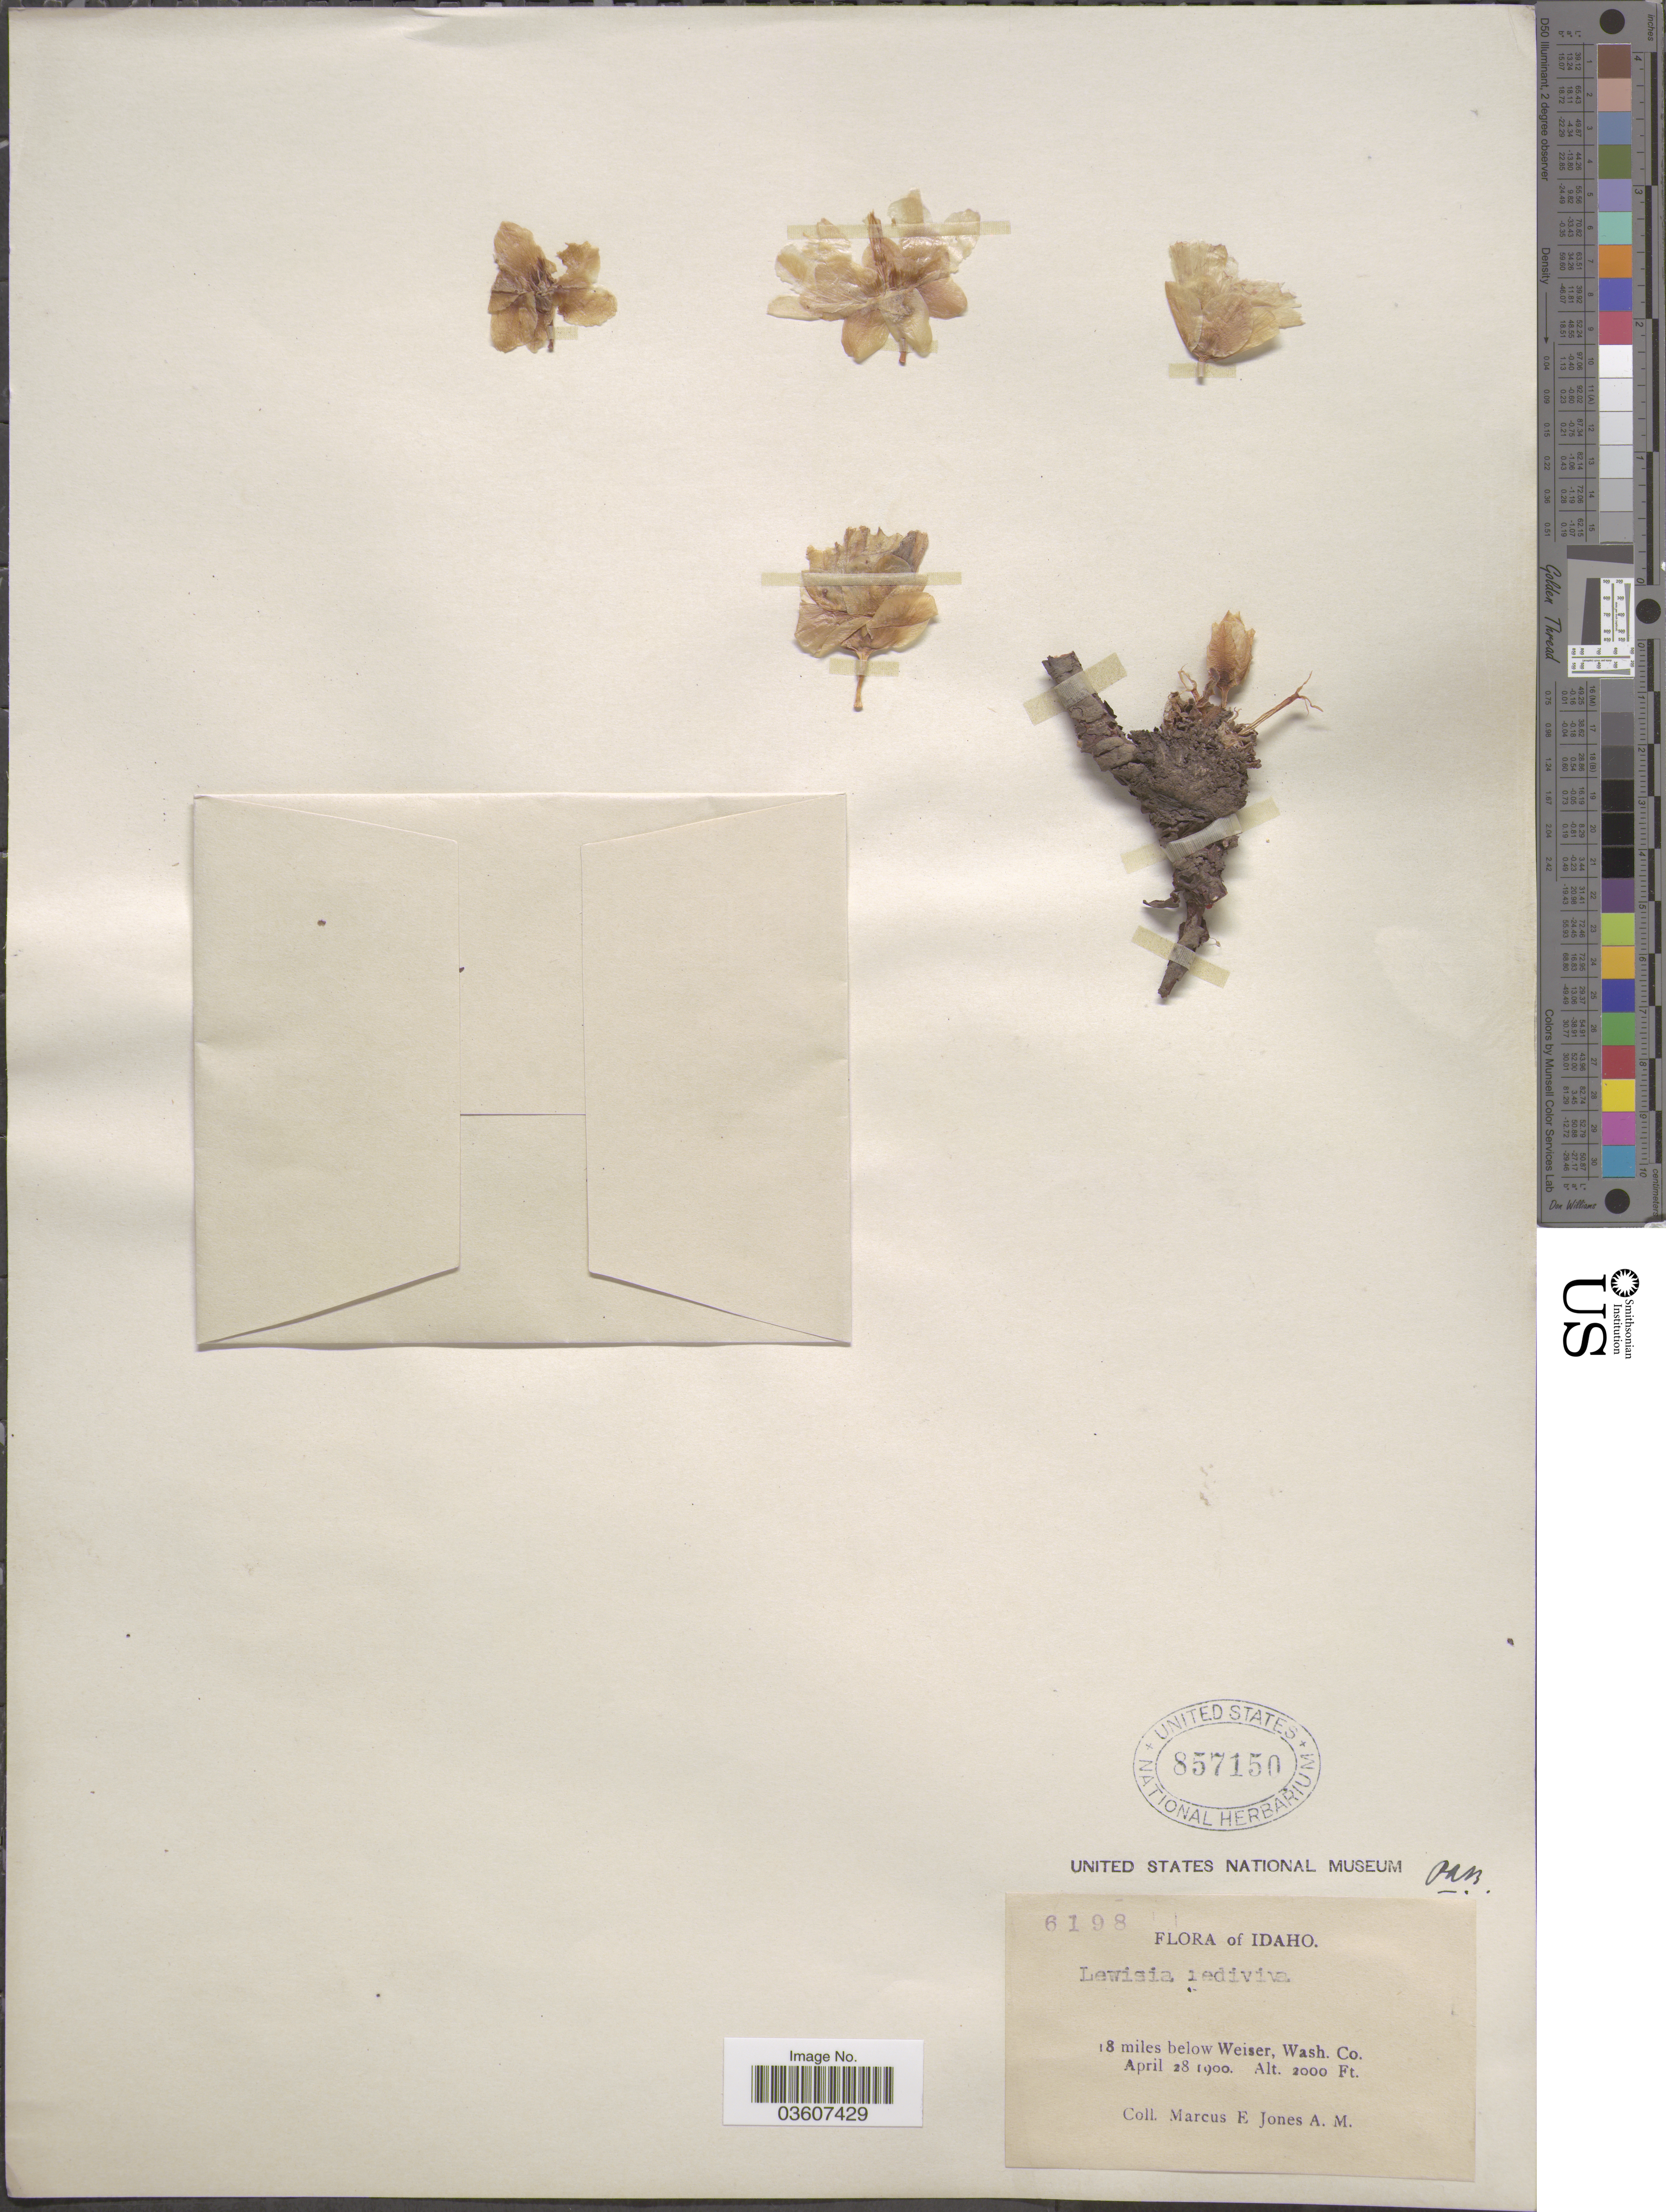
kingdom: Plantae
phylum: Tracheophyta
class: Magnoliopsida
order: Caryophyllales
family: Montiaceae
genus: Lewisia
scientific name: Lewisia rediviva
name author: Pursh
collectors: M. E. Jones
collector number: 6198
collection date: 1900-04-28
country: United States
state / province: Idaho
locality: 18 miles below Weiser, Wash. Co.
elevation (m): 610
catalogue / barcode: US 857150